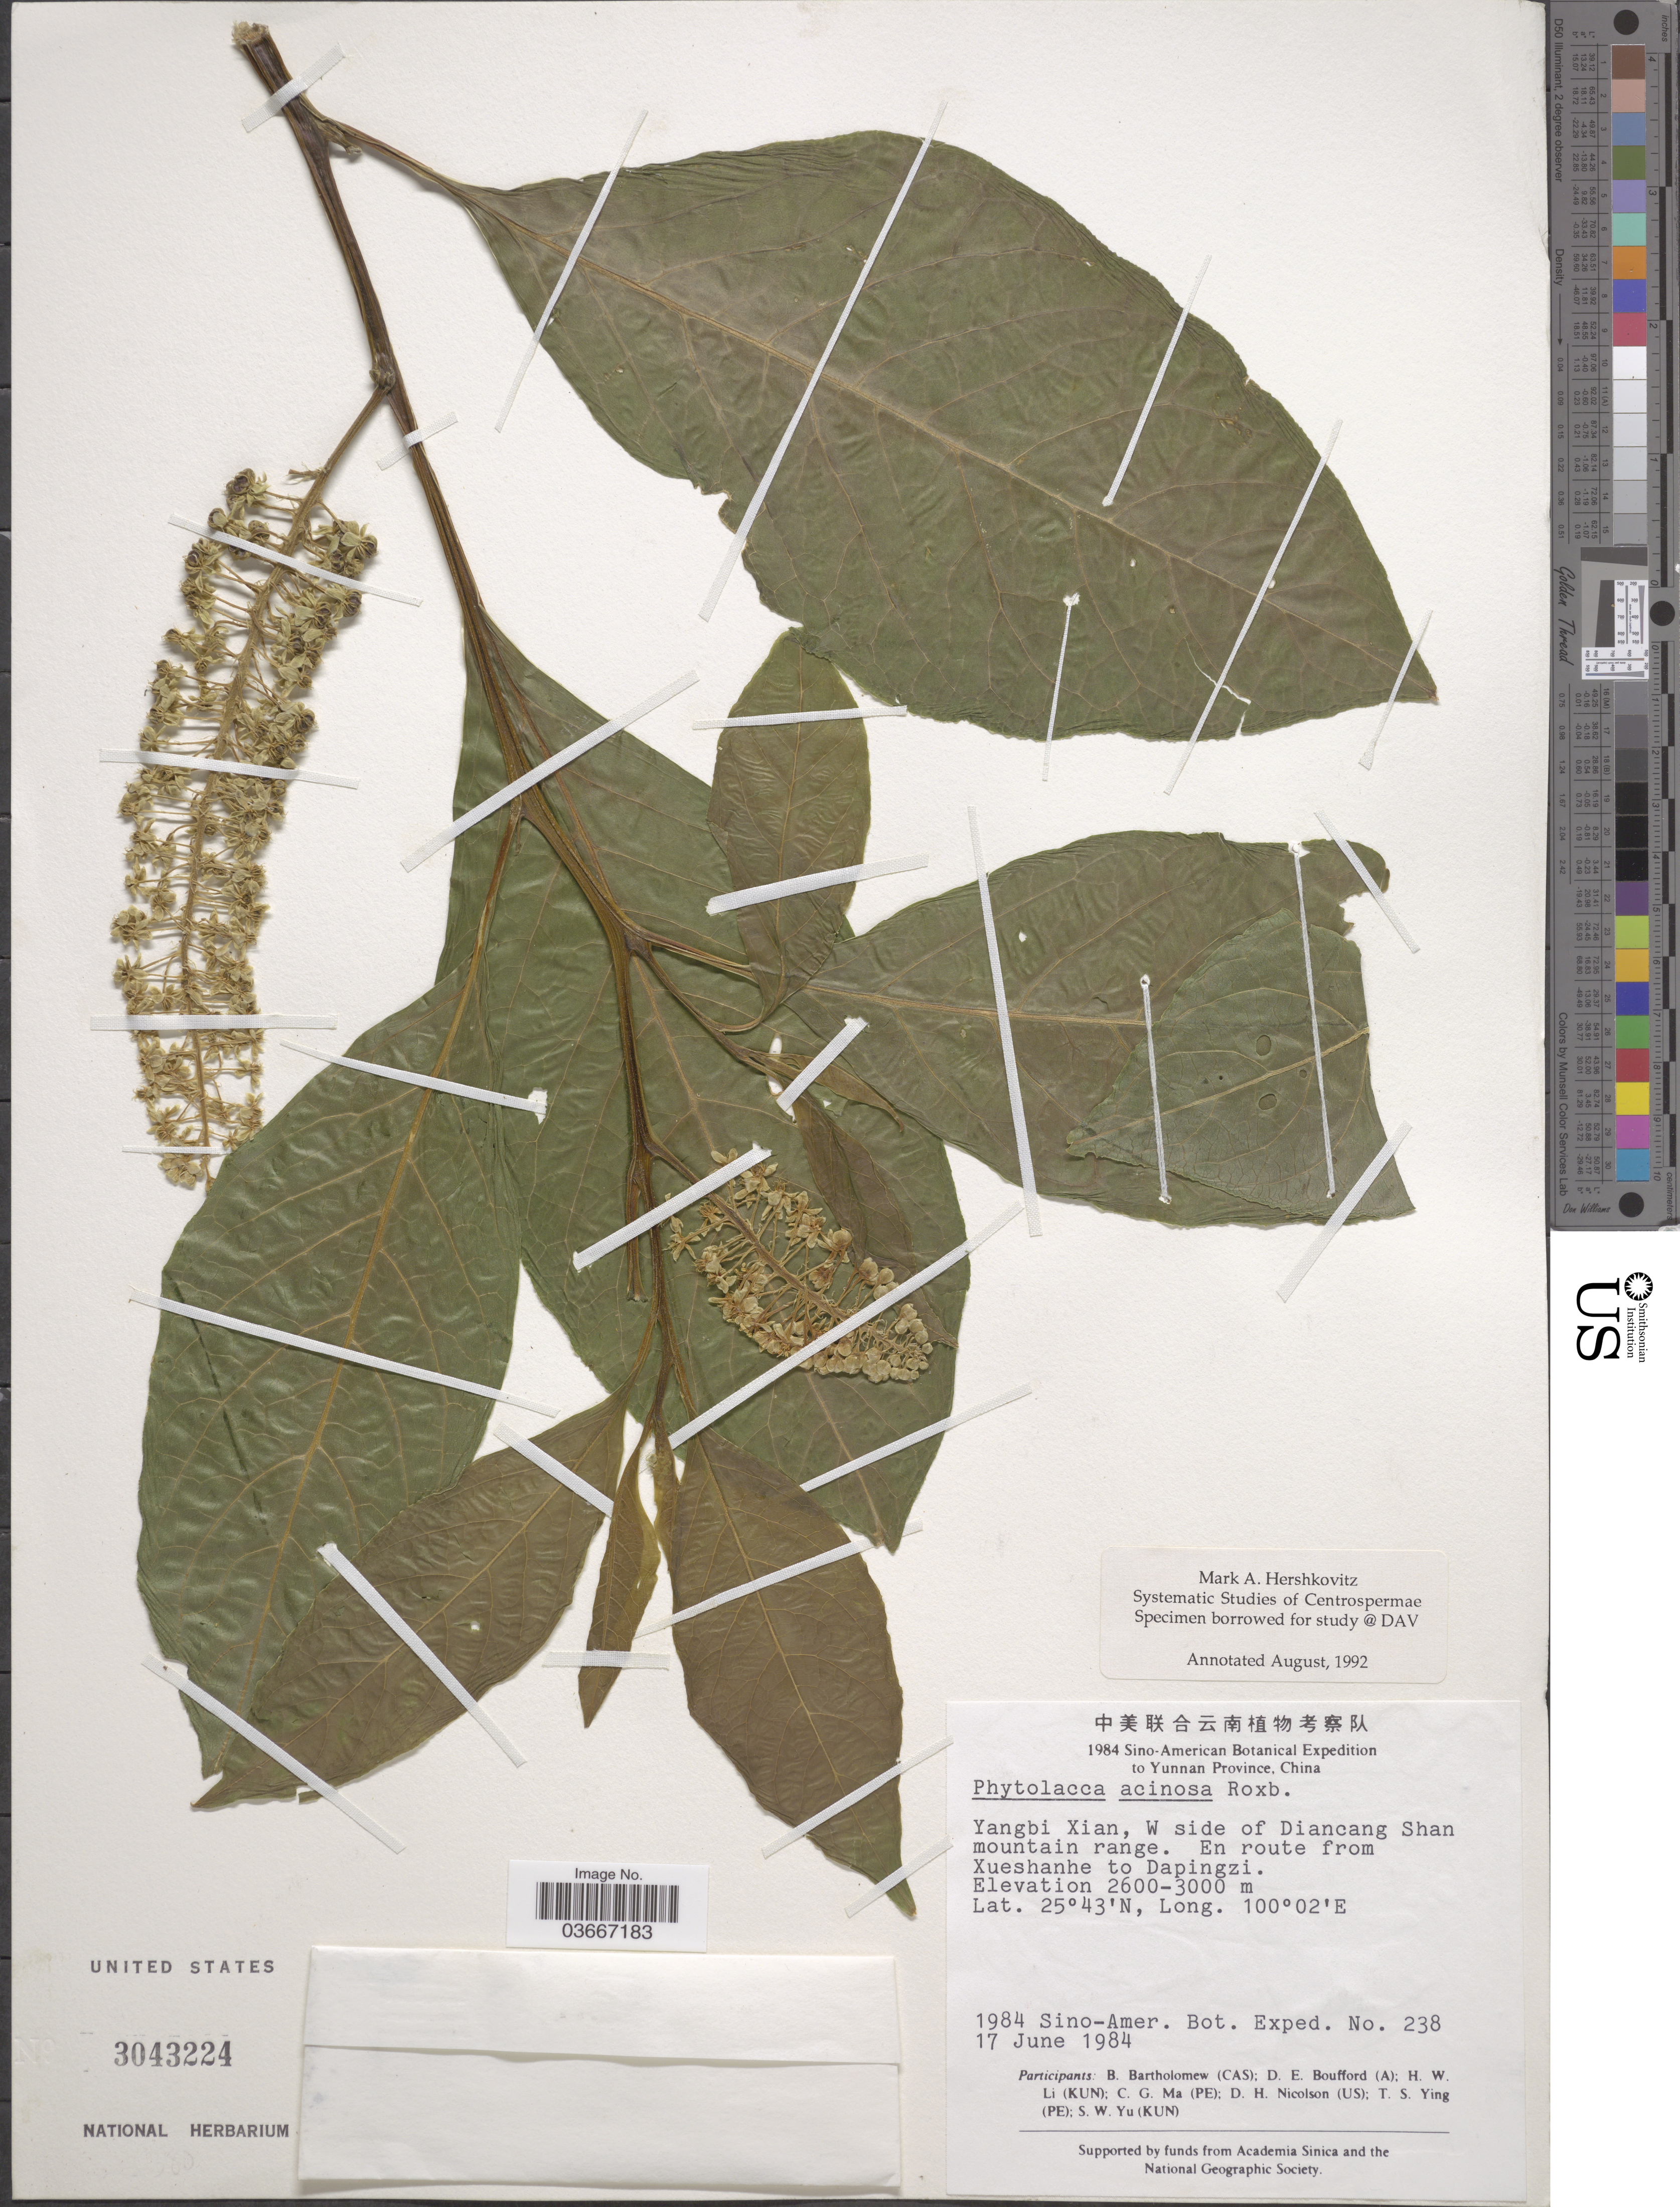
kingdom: Plantae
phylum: Tracheophyta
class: Magnoliopsida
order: Caryophyllales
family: Phytolaccaceae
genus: Phytolacca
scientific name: Phytolacca acinosa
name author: Roxb.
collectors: B. Bartholomew, D. E. Boufford, H. W. Li, C. Ma & et al.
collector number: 238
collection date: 1984-06-17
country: China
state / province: Yunnan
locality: Yangbi Xian, W side of Diancang Shan mountain range. En route from Xueshanhe to Dapingzi.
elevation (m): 2600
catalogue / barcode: US 3043224